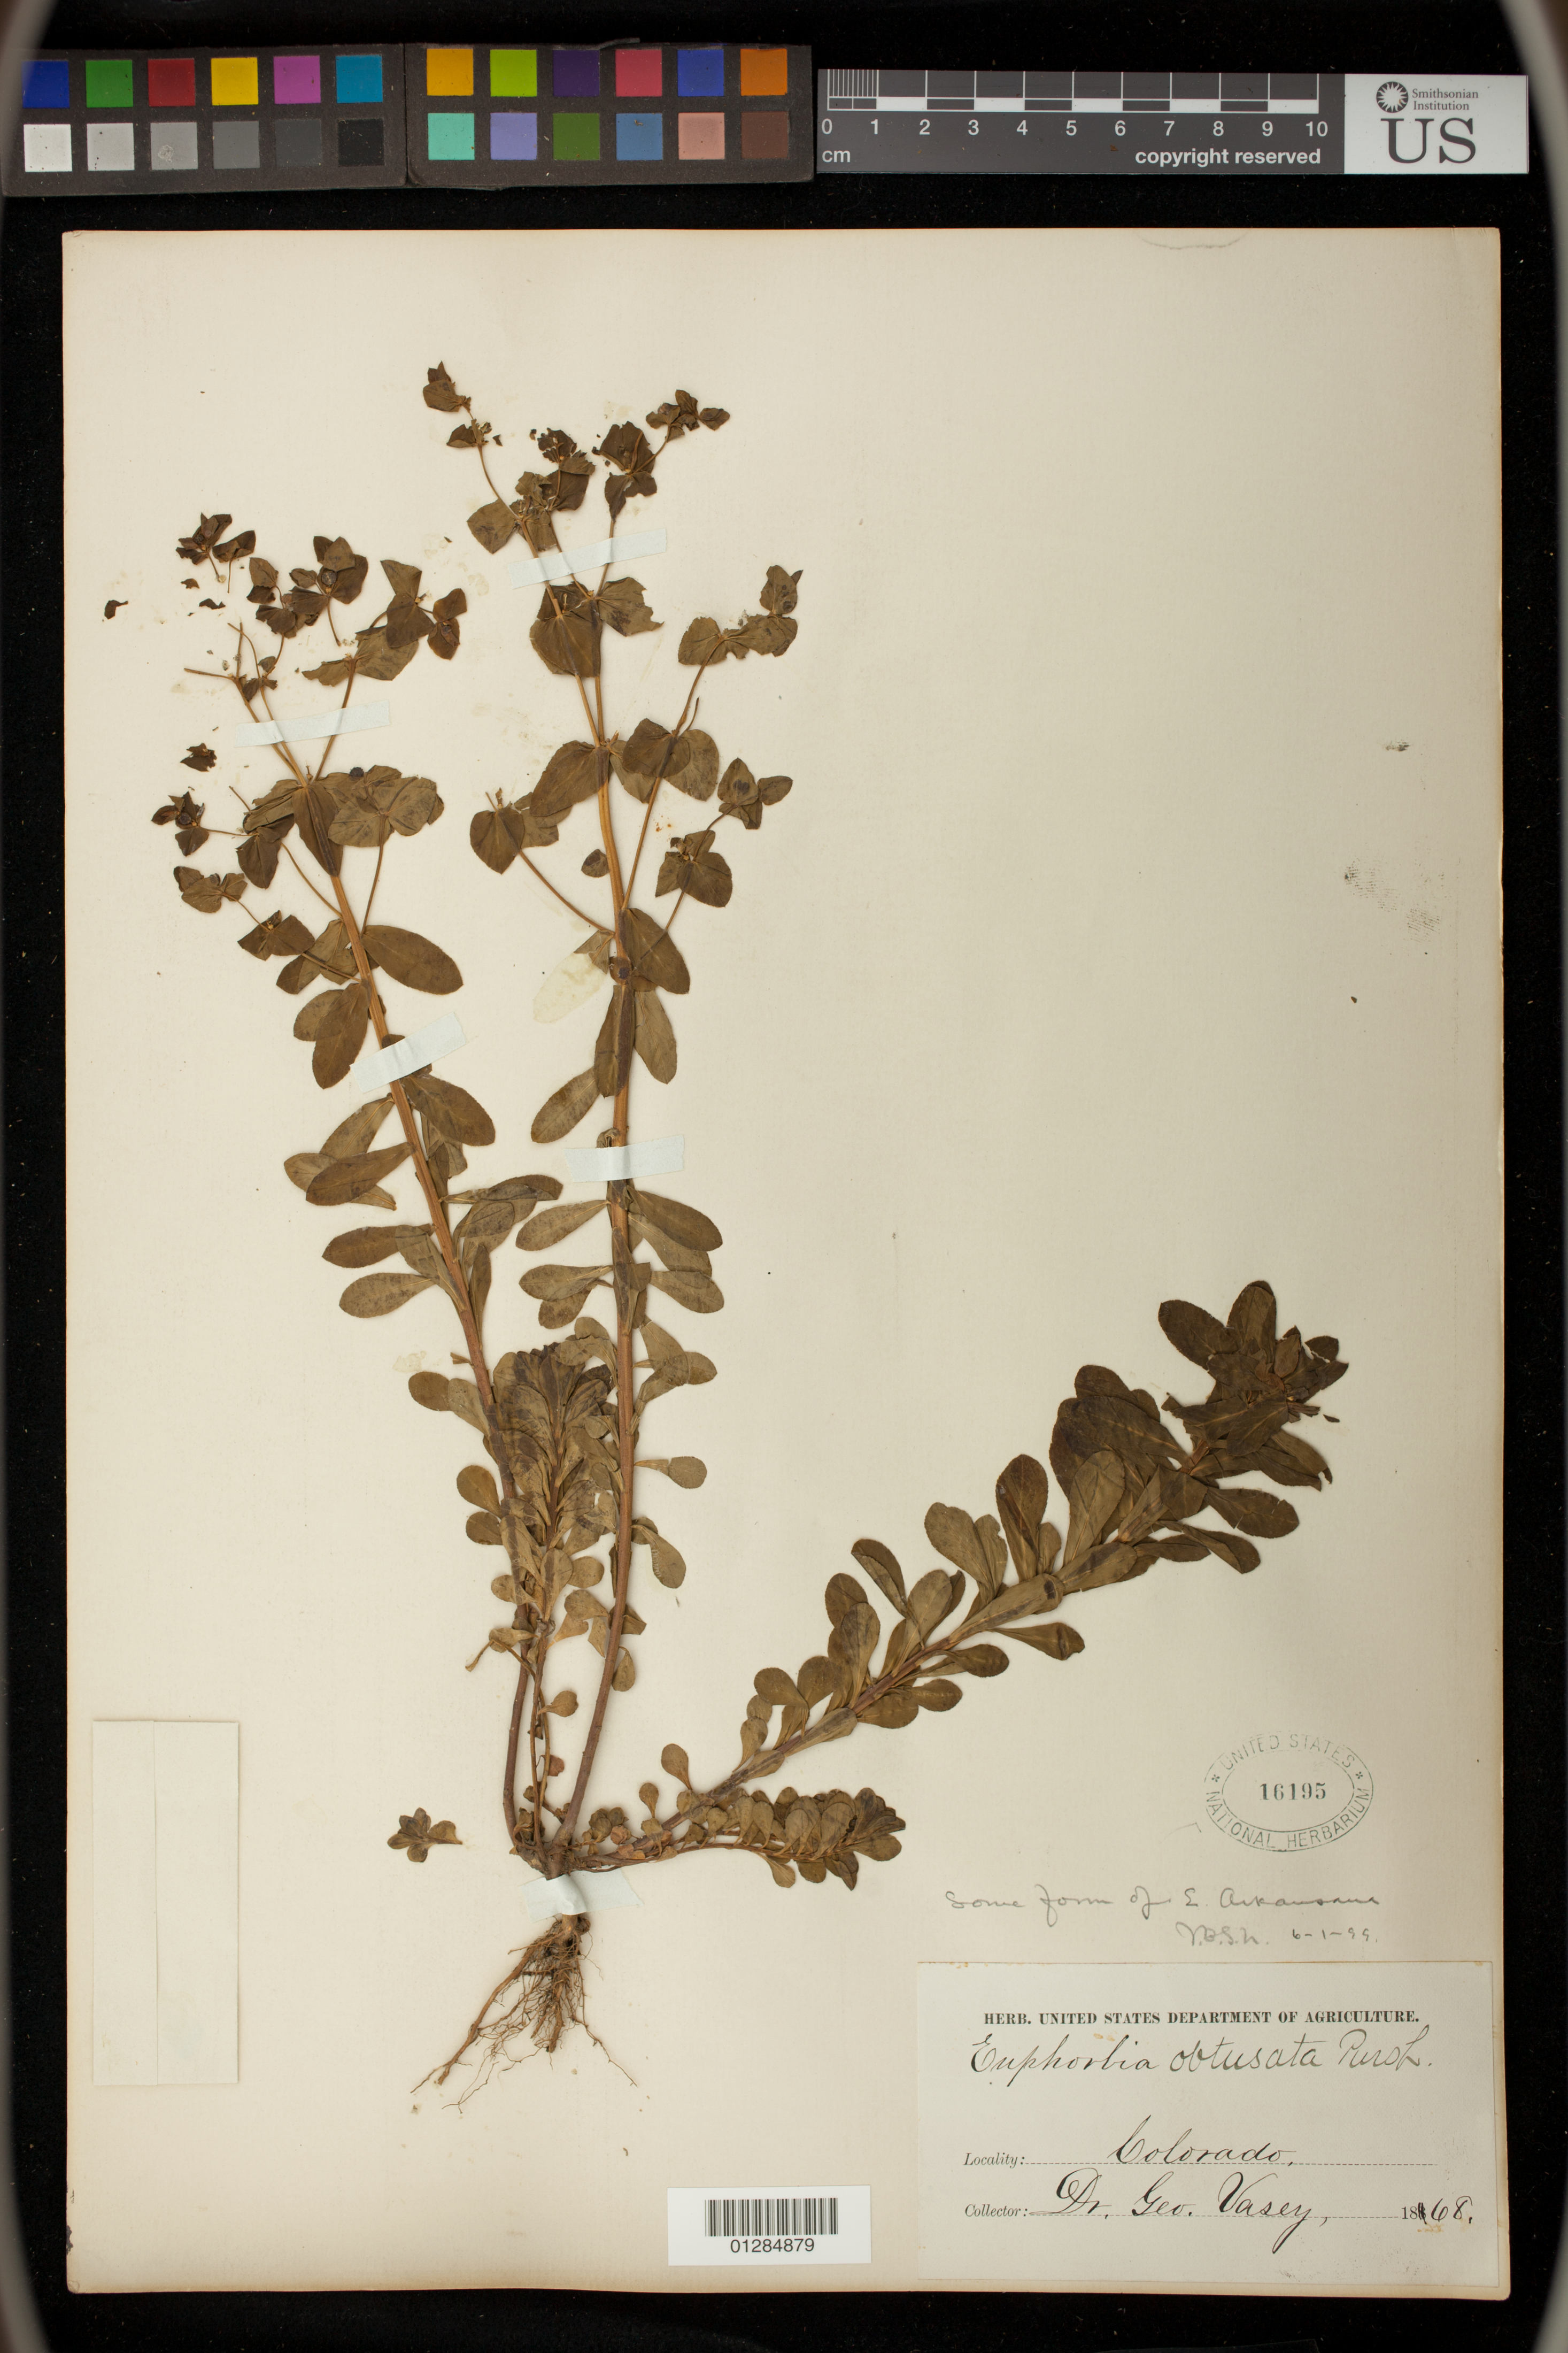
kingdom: Plantae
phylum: Tracheophyta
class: Magnoliopsida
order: Malpighiales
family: Euphorbiaceae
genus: Euphorbia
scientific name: Euphorbia spathulata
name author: Lam.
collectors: G. Vasey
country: United States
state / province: Colorado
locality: Rocky Mountains.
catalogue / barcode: US 16195